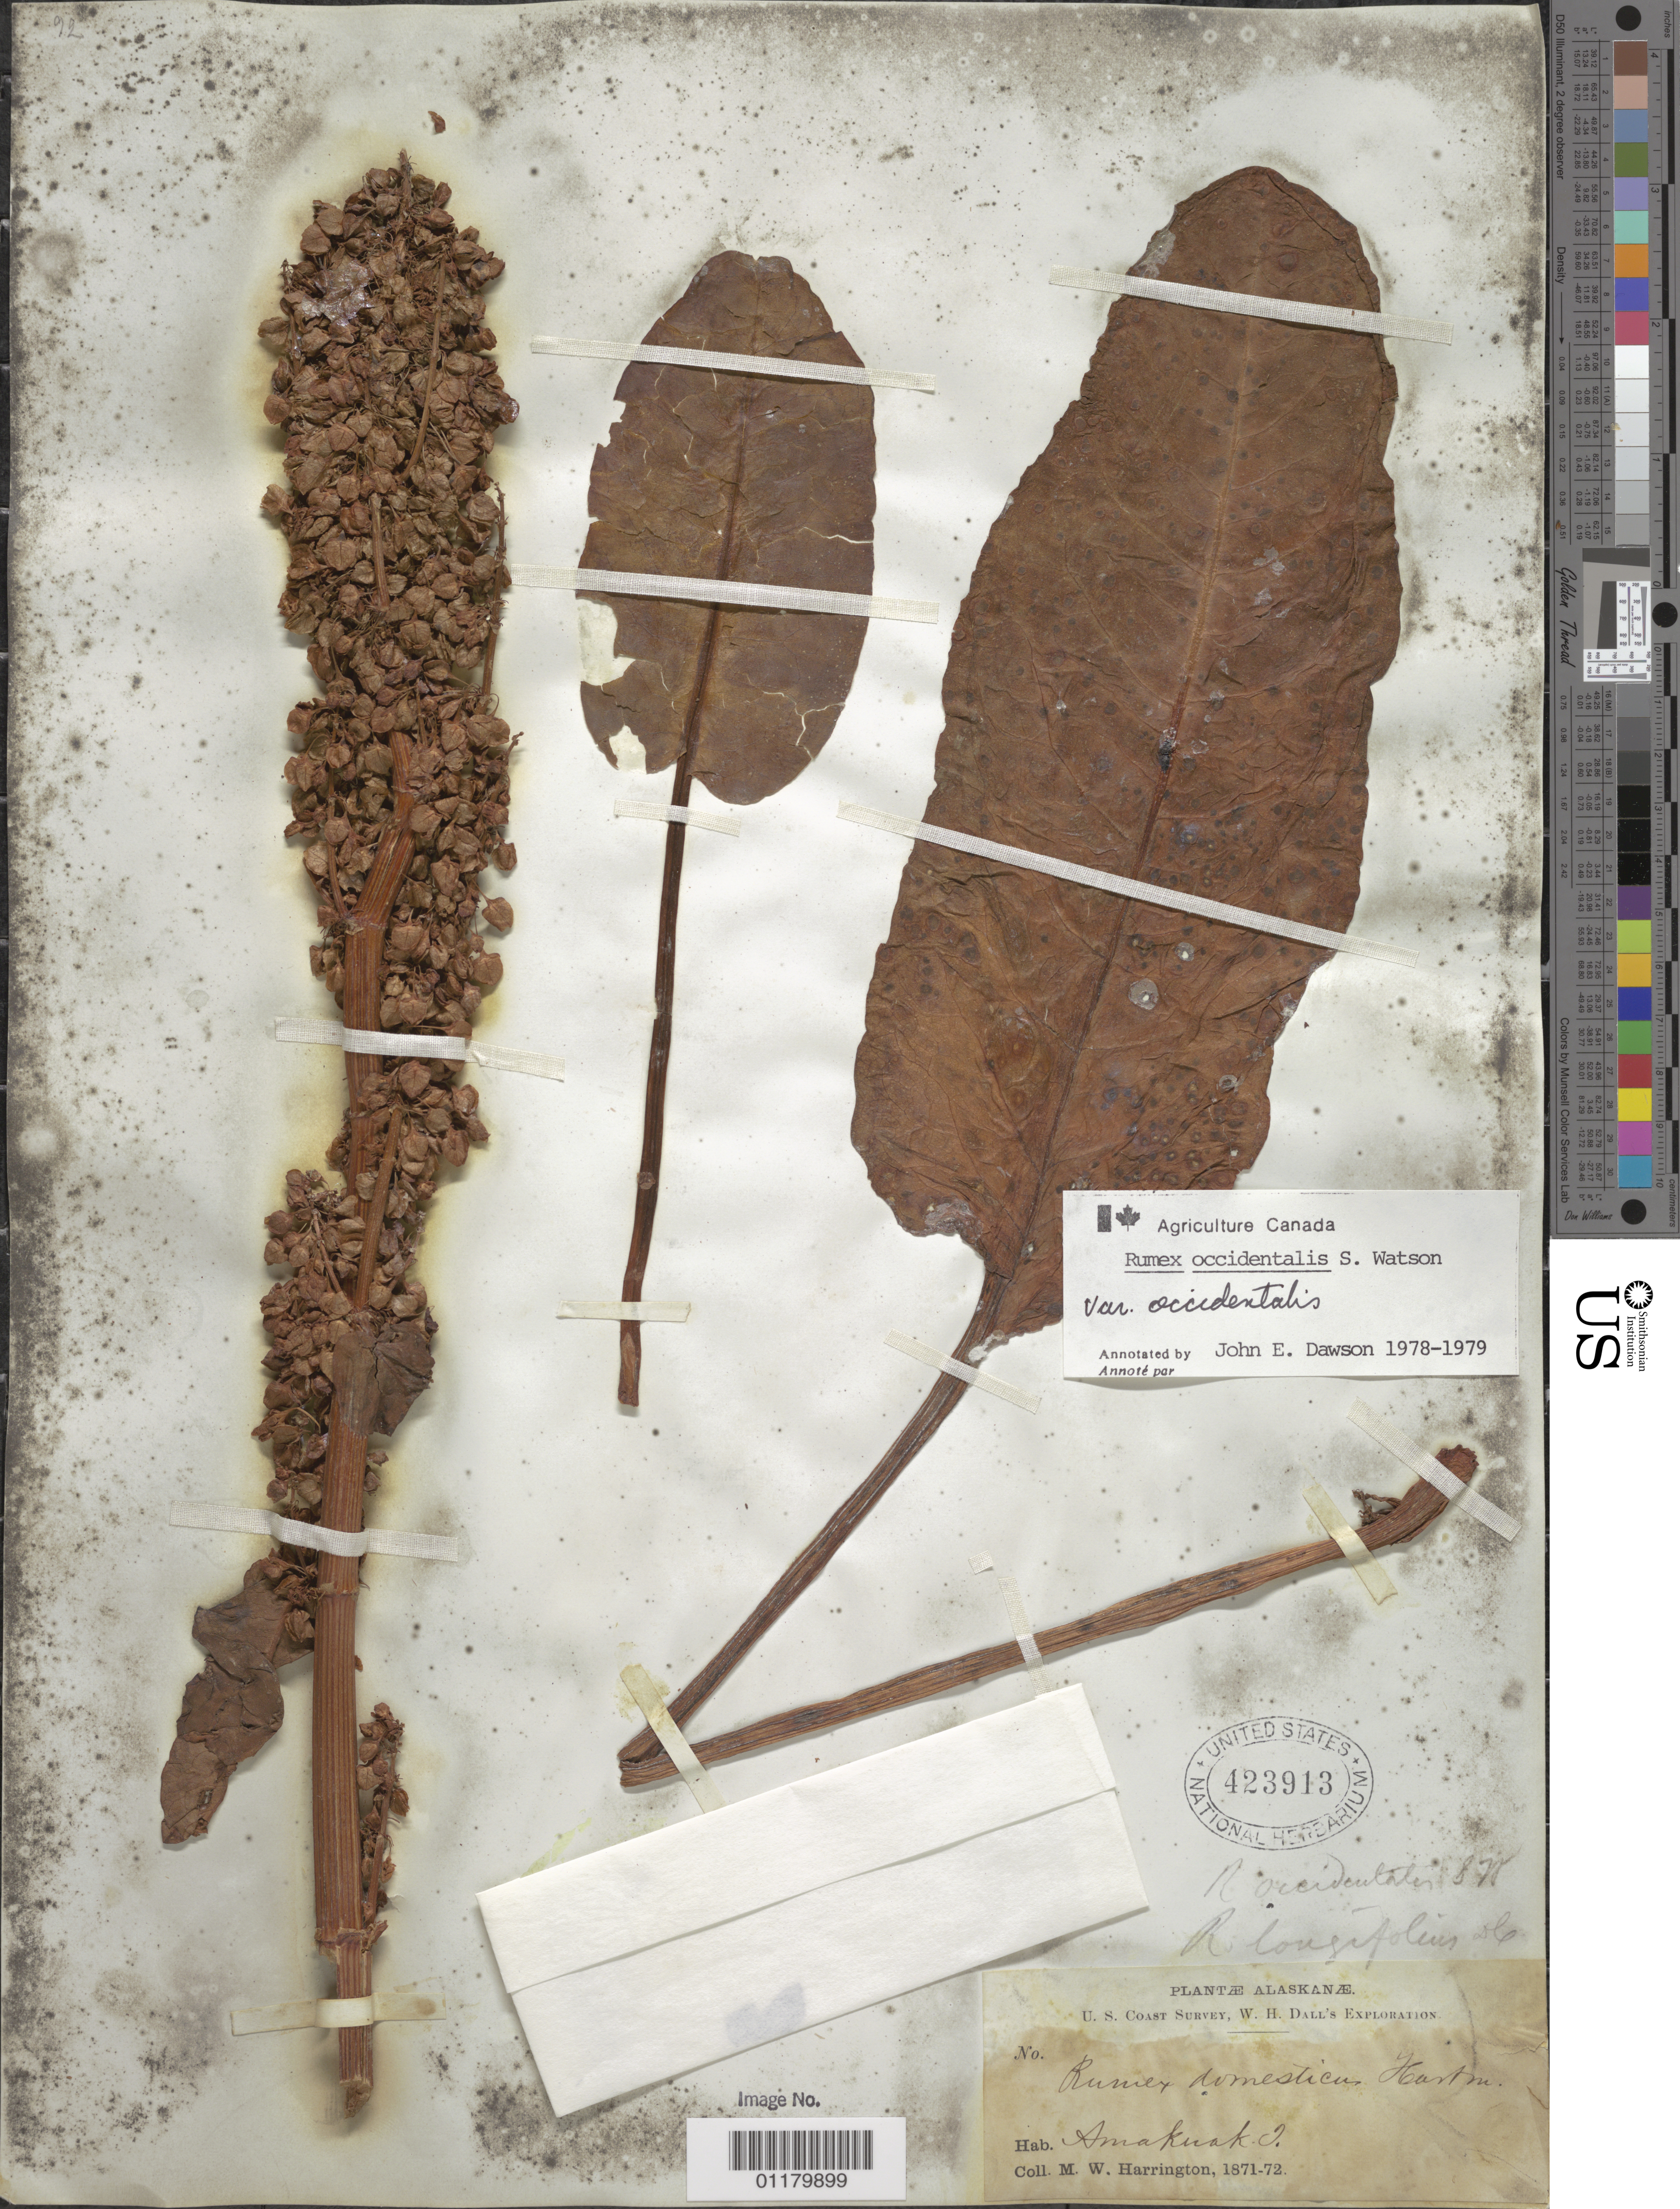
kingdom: Plantae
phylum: Tracheophyta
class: Magnoliopsida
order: Caryophyllales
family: Polygonaceae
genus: Rumex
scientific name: Rumex occidentalis var. occidentalis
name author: S. Watson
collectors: M. W. Harrington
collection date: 1871/1872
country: United States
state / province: Alaska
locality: Amaknak Island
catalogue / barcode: US 423913